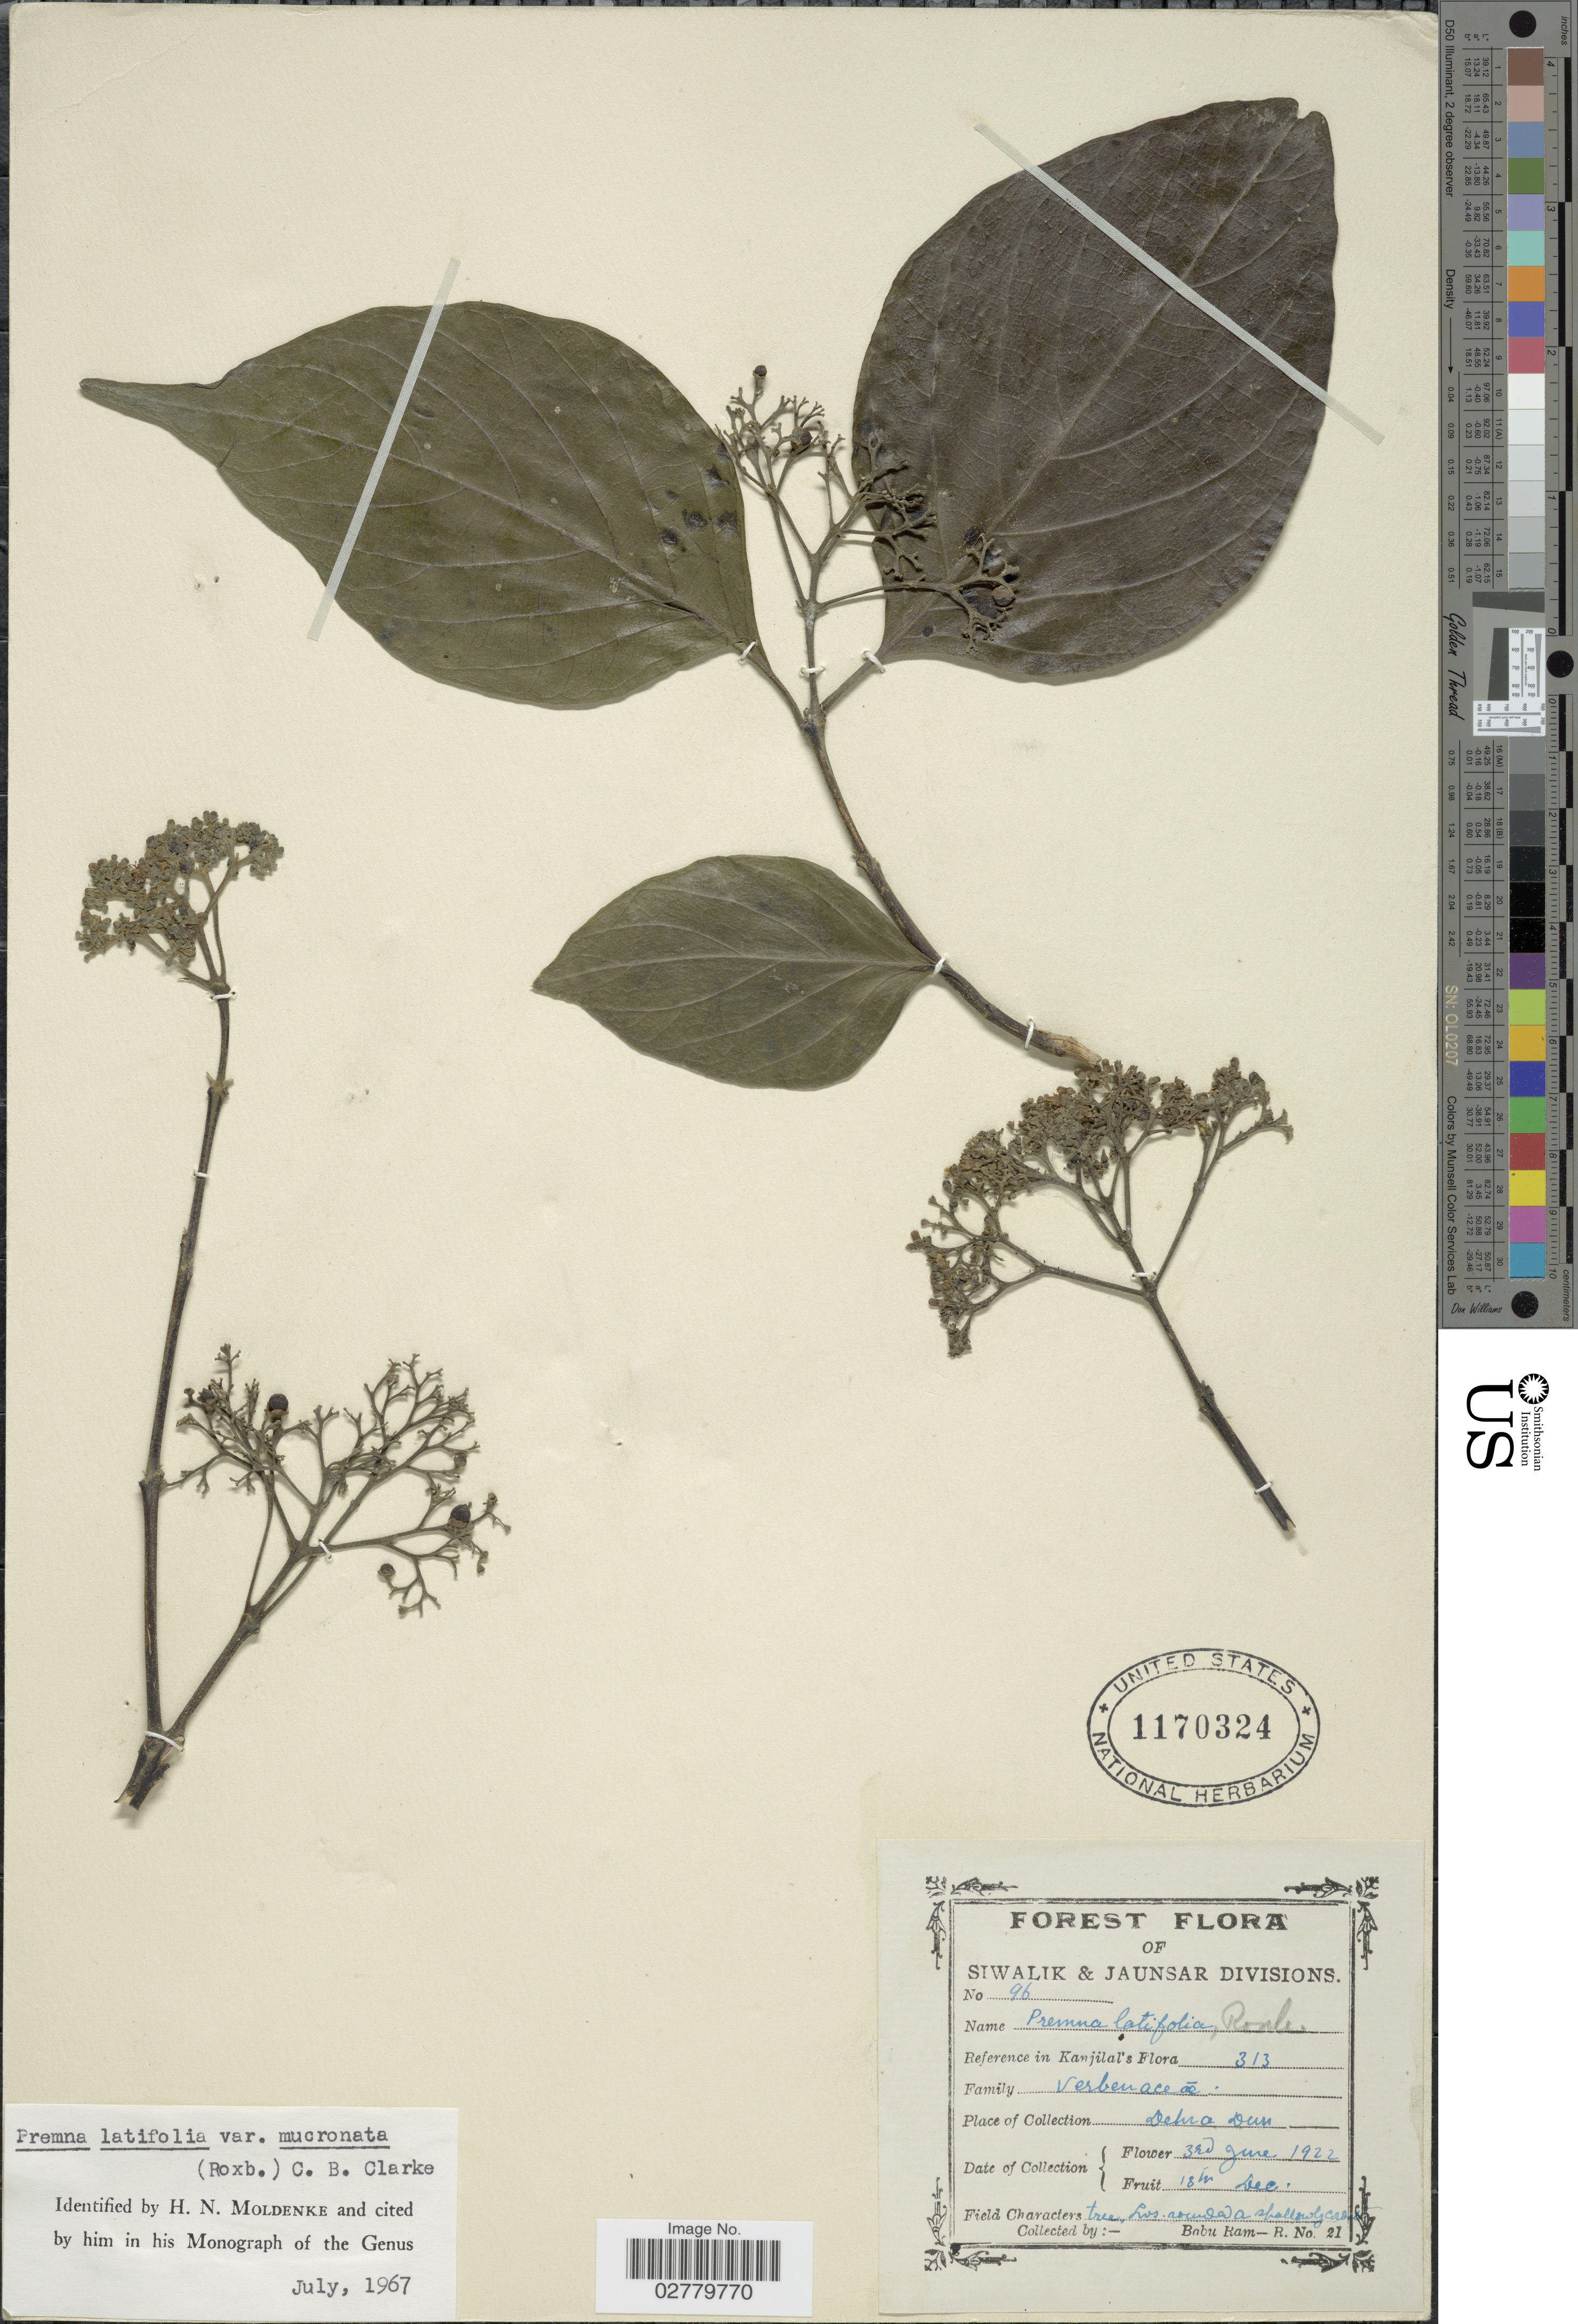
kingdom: Plantae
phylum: Tracheophyta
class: Magnoliopsida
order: Lamiales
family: Lamiaceae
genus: Premna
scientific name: Premna mollissima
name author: Roth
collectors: B. Ram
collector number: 21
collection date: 1922-06-03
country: India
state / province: Uttarakhand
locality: Siwalik & Jaunsar Divisions. Dehra Dun.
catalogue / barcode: US 1170324